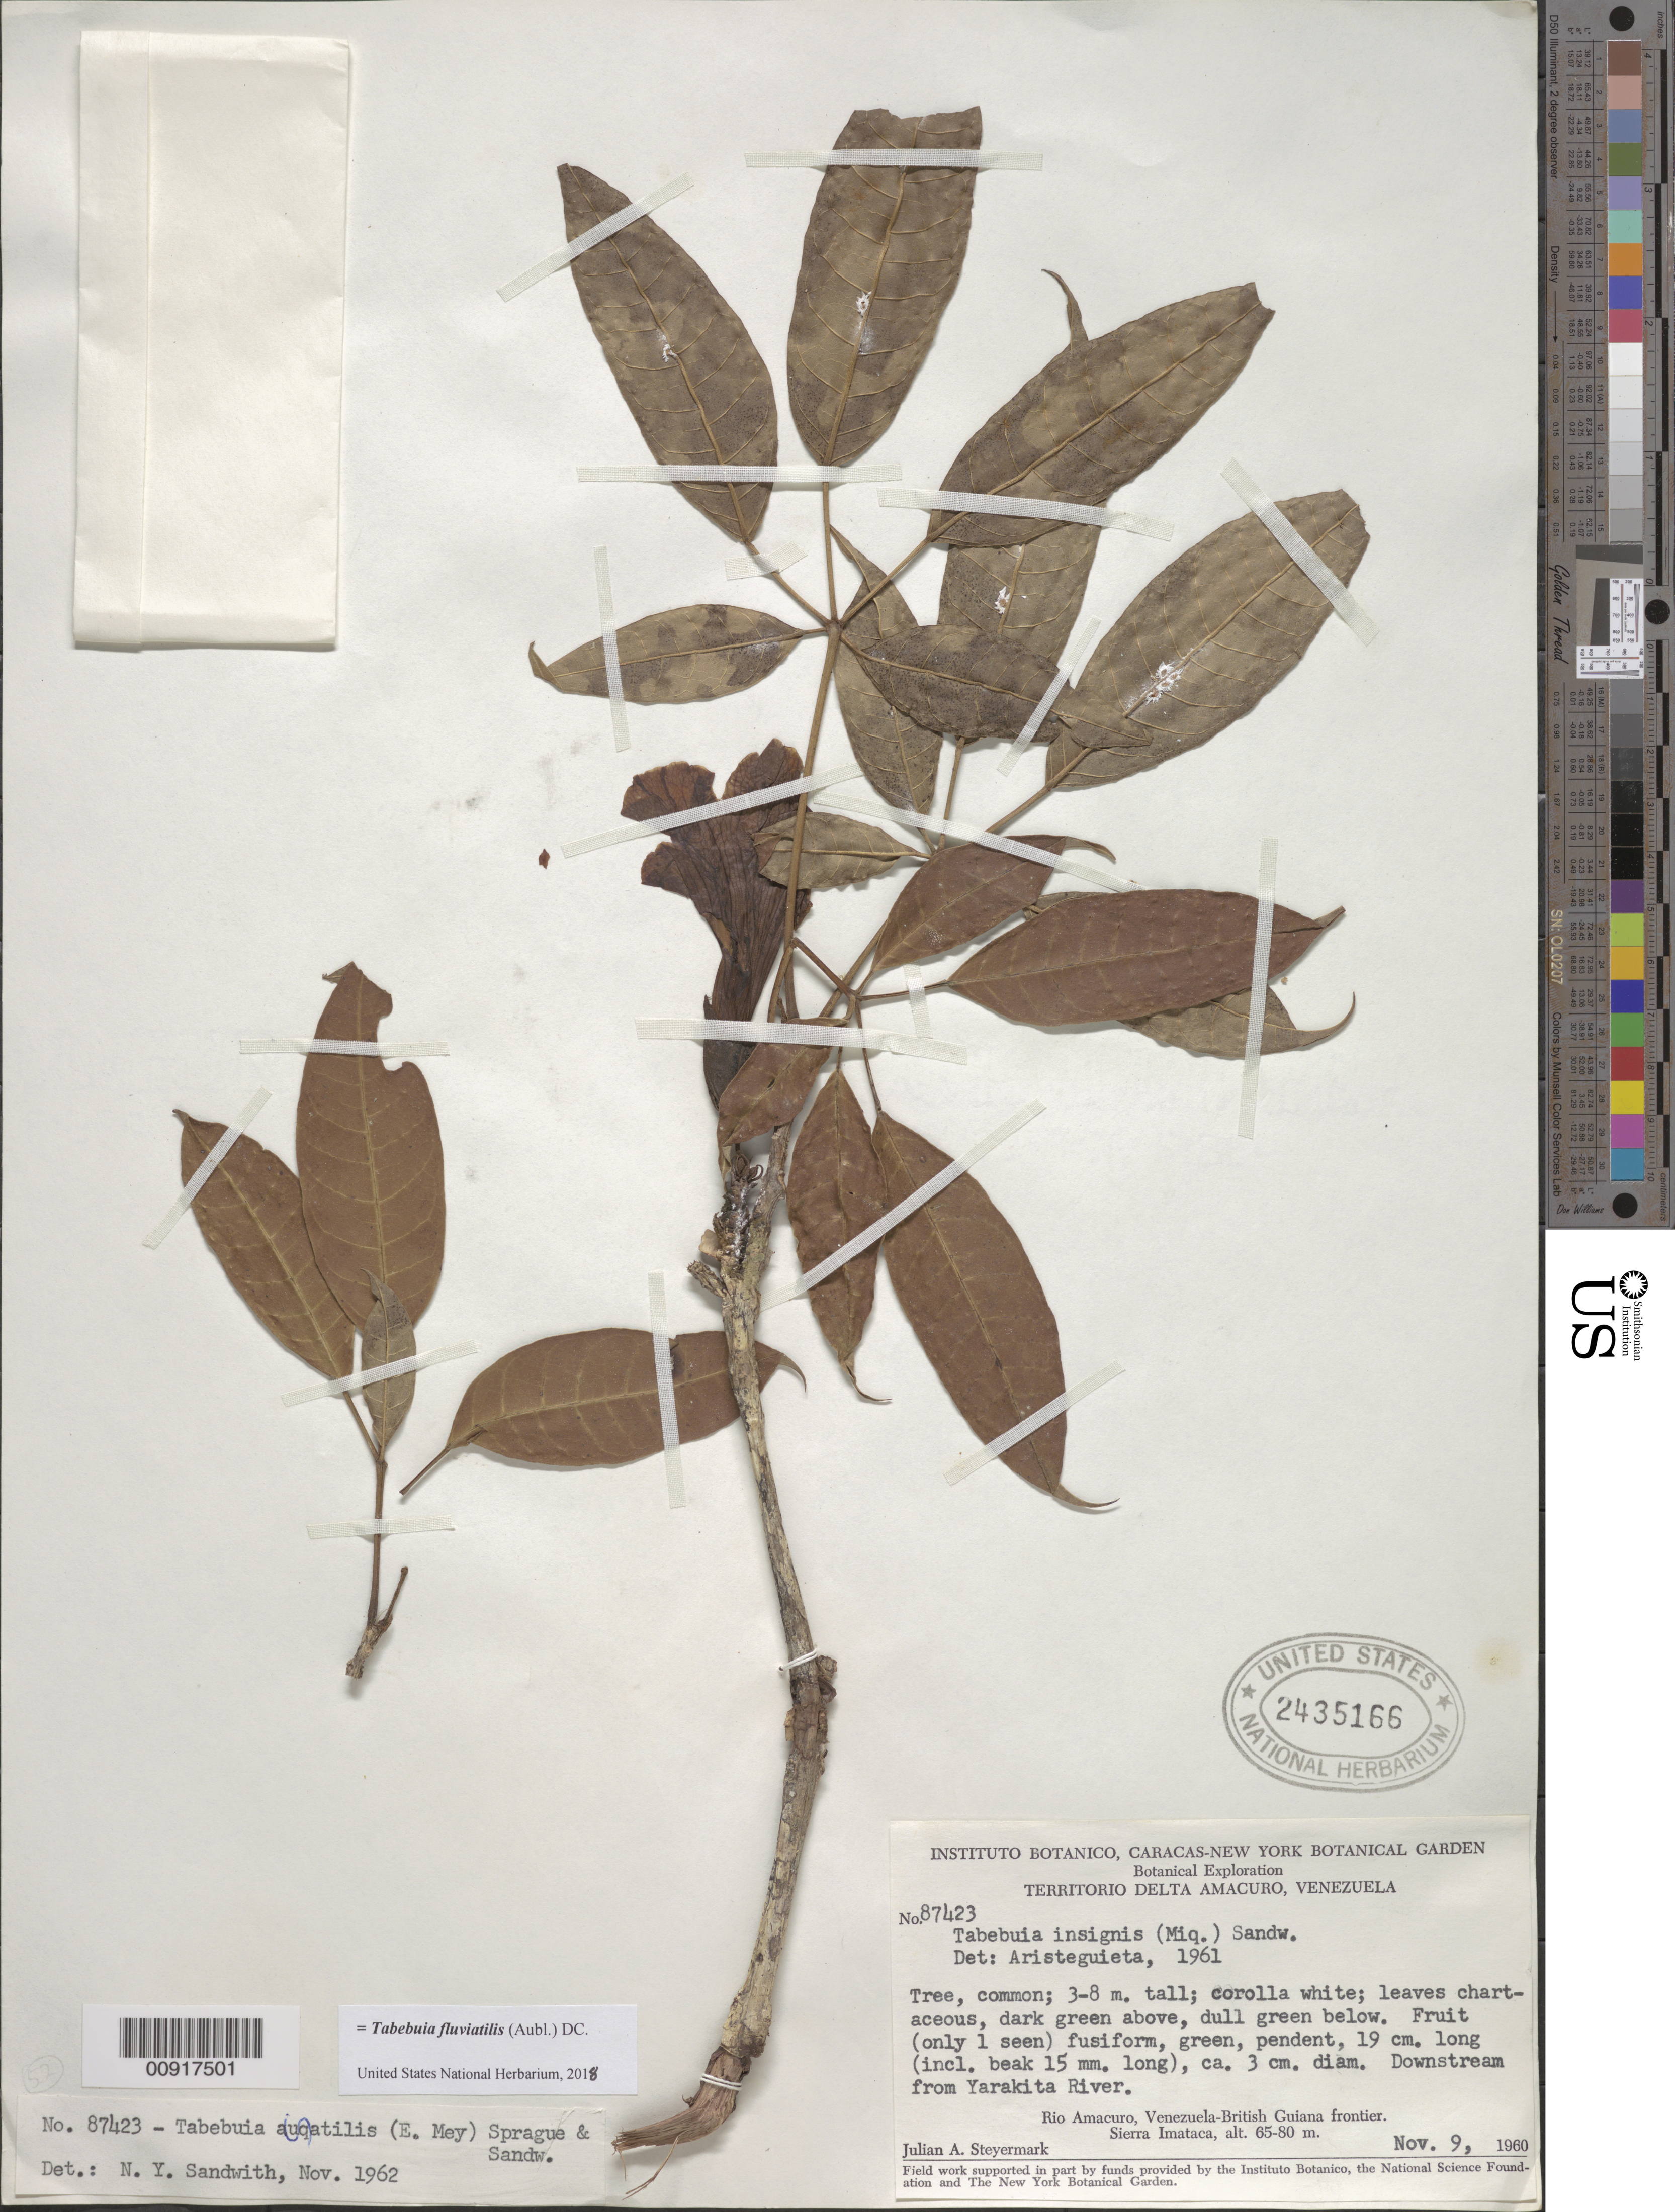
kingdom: Plantae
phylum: Tracheophyta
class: Magnoliopsida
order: Lamiales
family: Bignoniaceae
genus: Tabebuia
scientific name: Tabebuia fluviatilis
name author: (Aubl.) DC.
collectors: J. Steyermark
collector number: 87423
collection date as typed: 9-Nov-60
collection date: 1960-11-09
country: Venezuela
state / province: Delta Amacuro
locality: Rio Amacuro, Sierra Imataca, Venezuela-Guyana border; downstream from Yarakita River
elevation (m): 65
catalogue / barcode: US 2435166